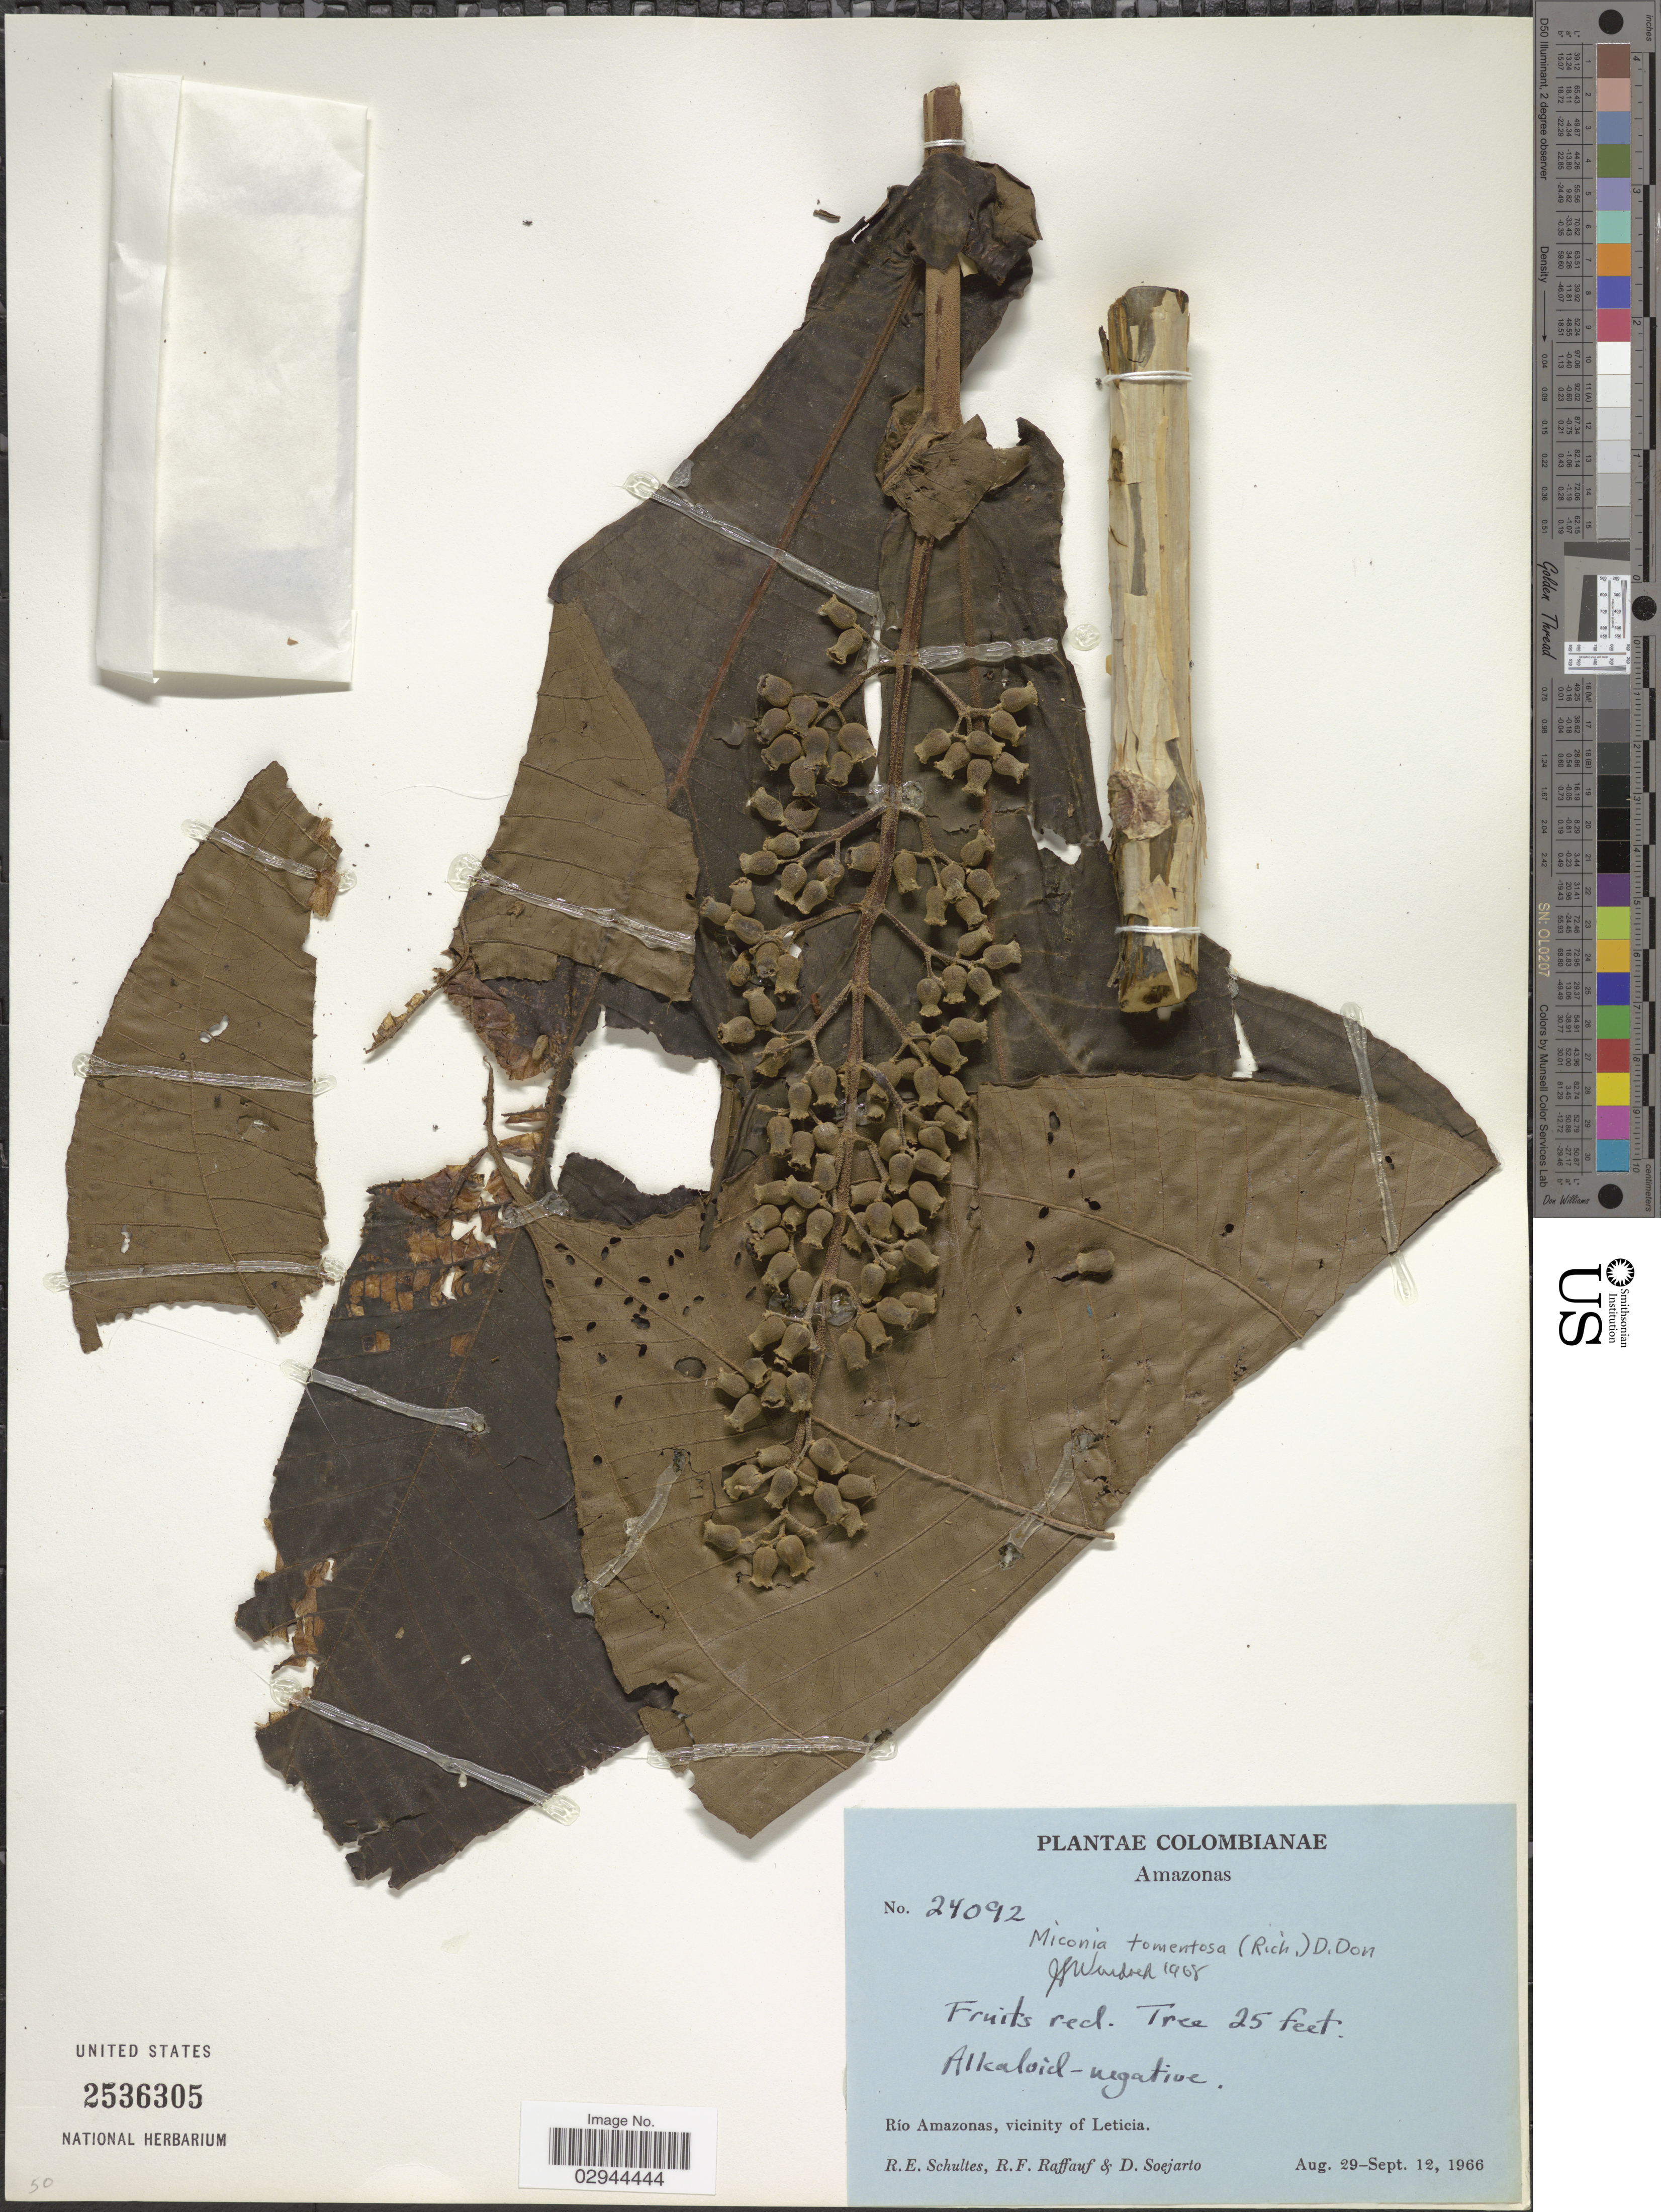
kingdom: Plantae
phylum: Tracheophyta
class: Magnoliopsida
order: Myrtales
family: Melastomataceae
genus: Miconia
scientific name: Miconia tomentosa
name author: (Rich.) D. Don ex DC.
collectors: R. E. Schultes, R. Raffauf & D. Soejarto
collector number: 24092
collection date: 1966-08-29/1966-09-12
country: Colombia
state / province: Amazônas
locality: Río Amazonas, vicinity of Leticia.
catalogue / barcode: US 2536305